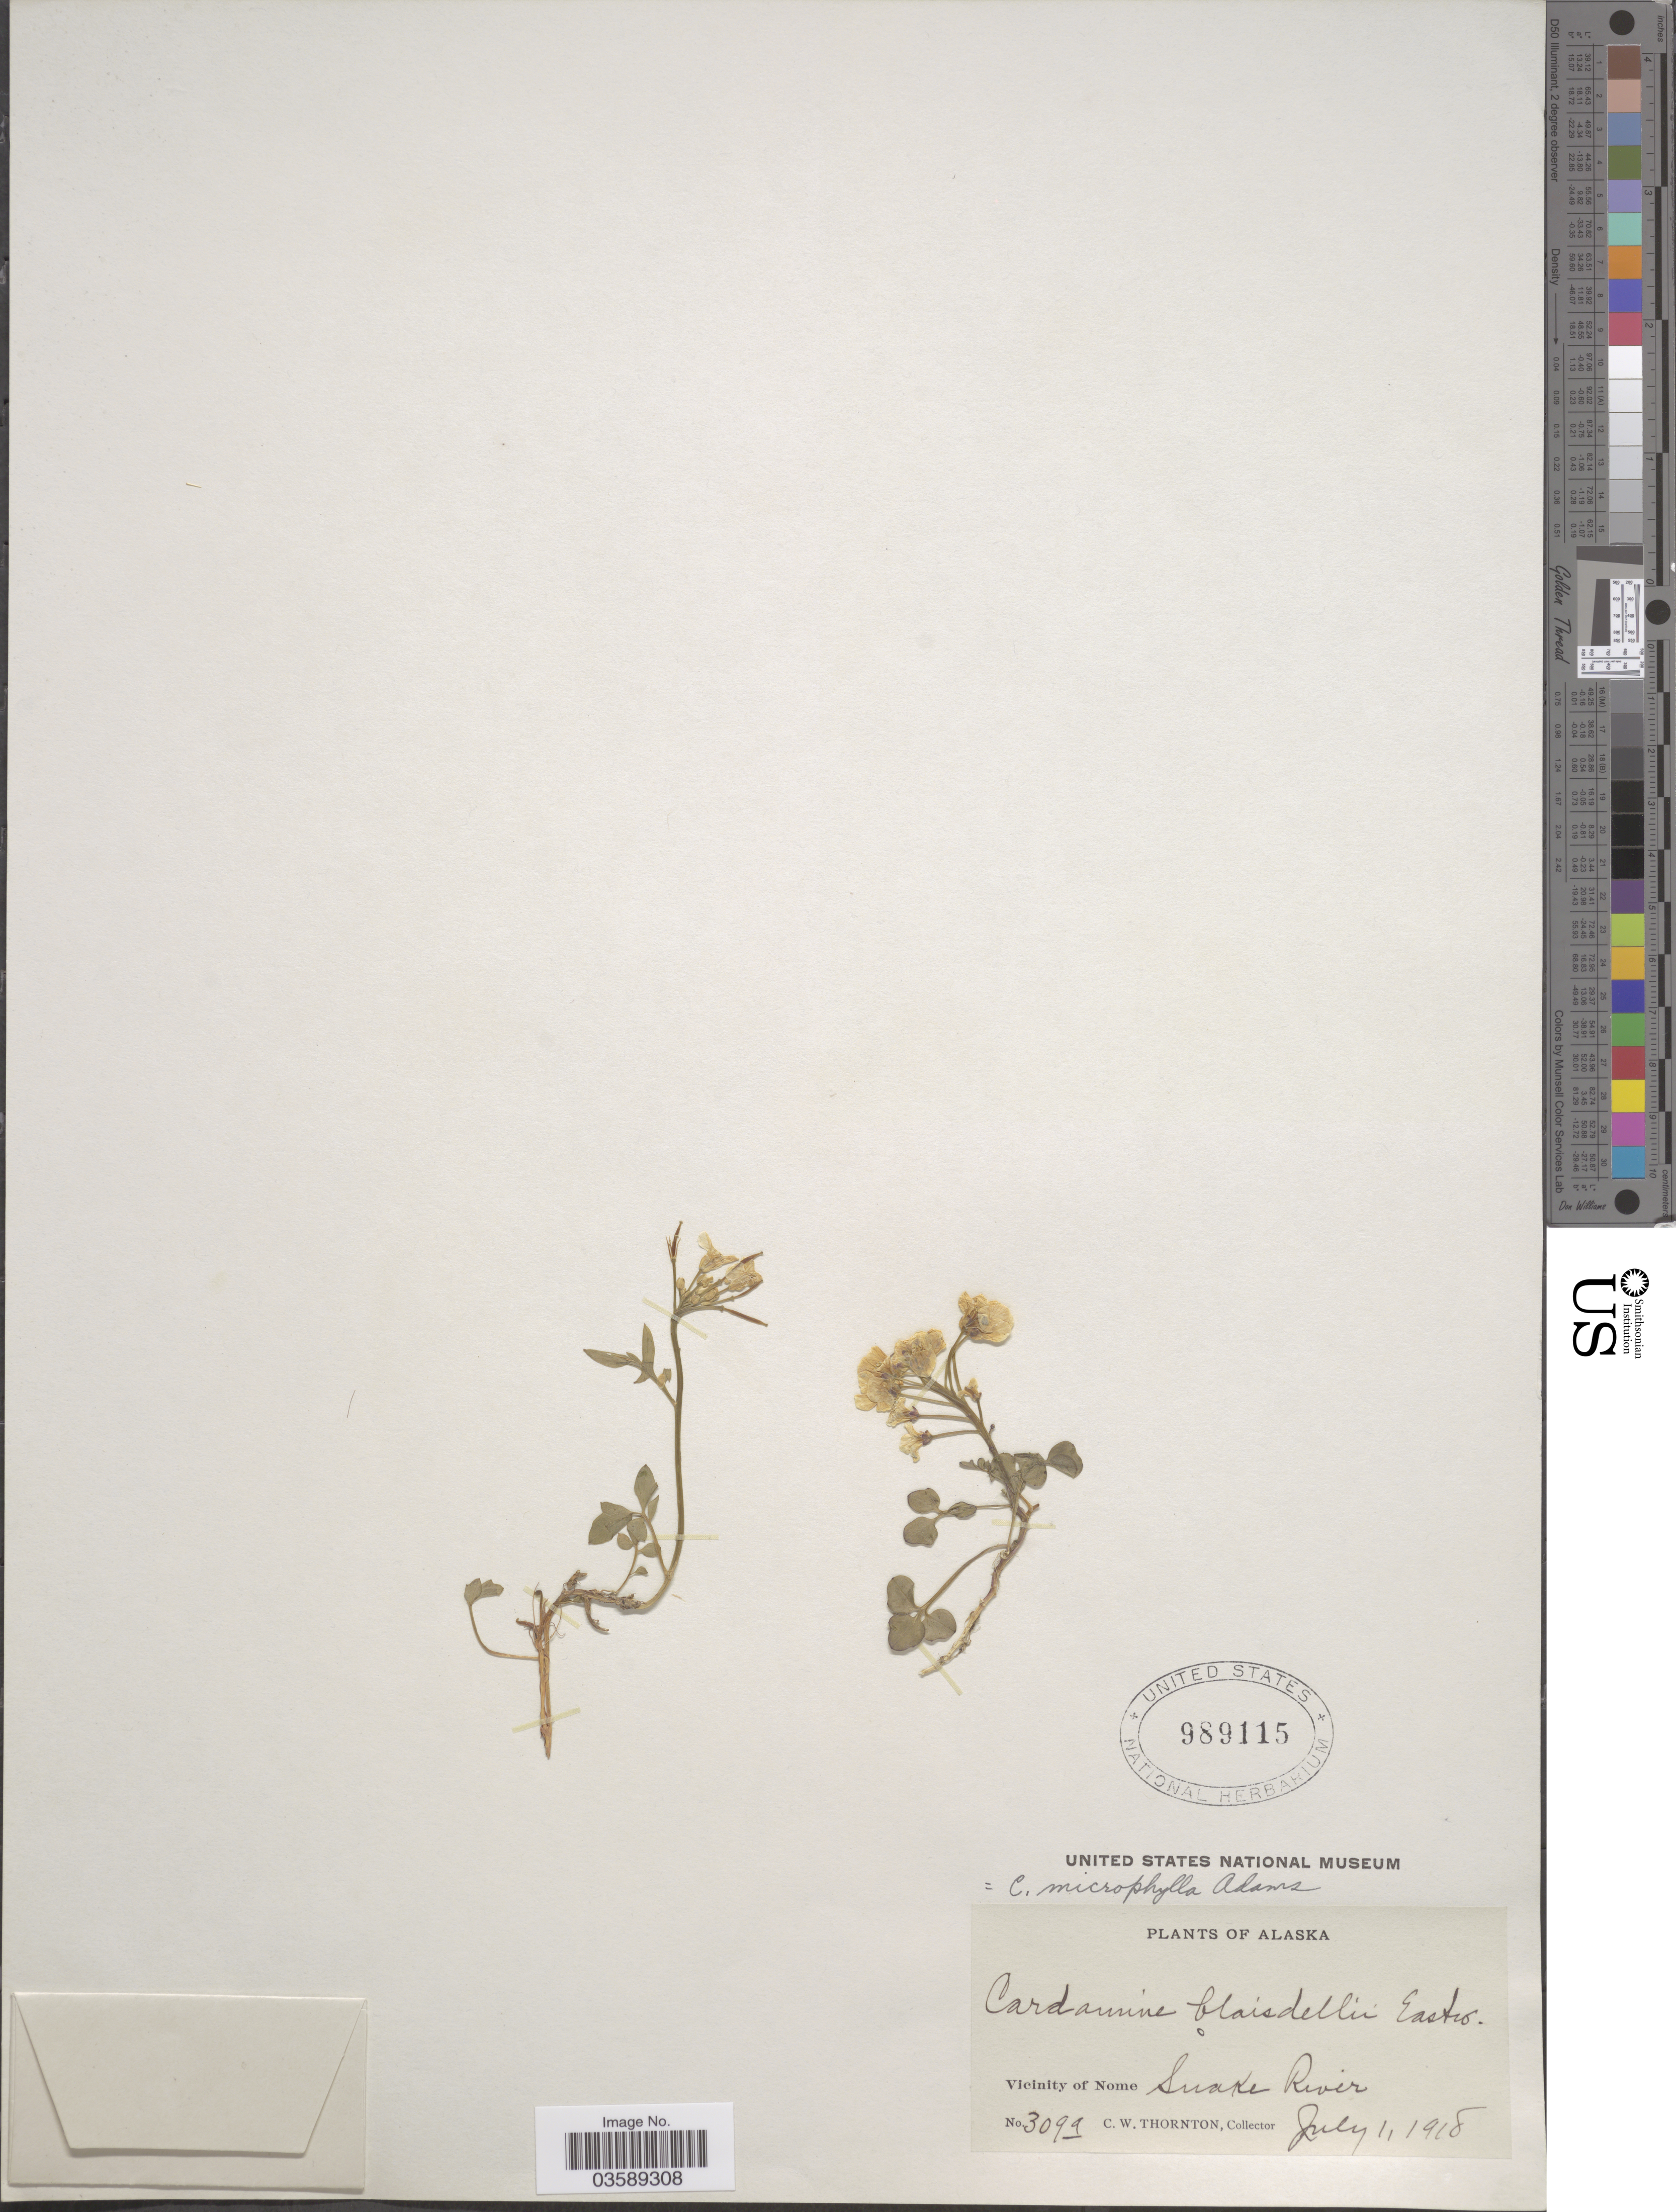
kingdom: Plantae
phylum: Tracheophyta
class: Magnoliopsida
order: Brassicales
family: Brassicaceae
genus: Cardamine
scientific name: Cardamine microphylla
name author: Adams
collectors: C. Thornton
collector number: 309a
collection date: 1918-07-01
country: United States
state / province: Alaska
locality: Vicinity of Nome. Snake River.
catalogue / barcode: US 989115